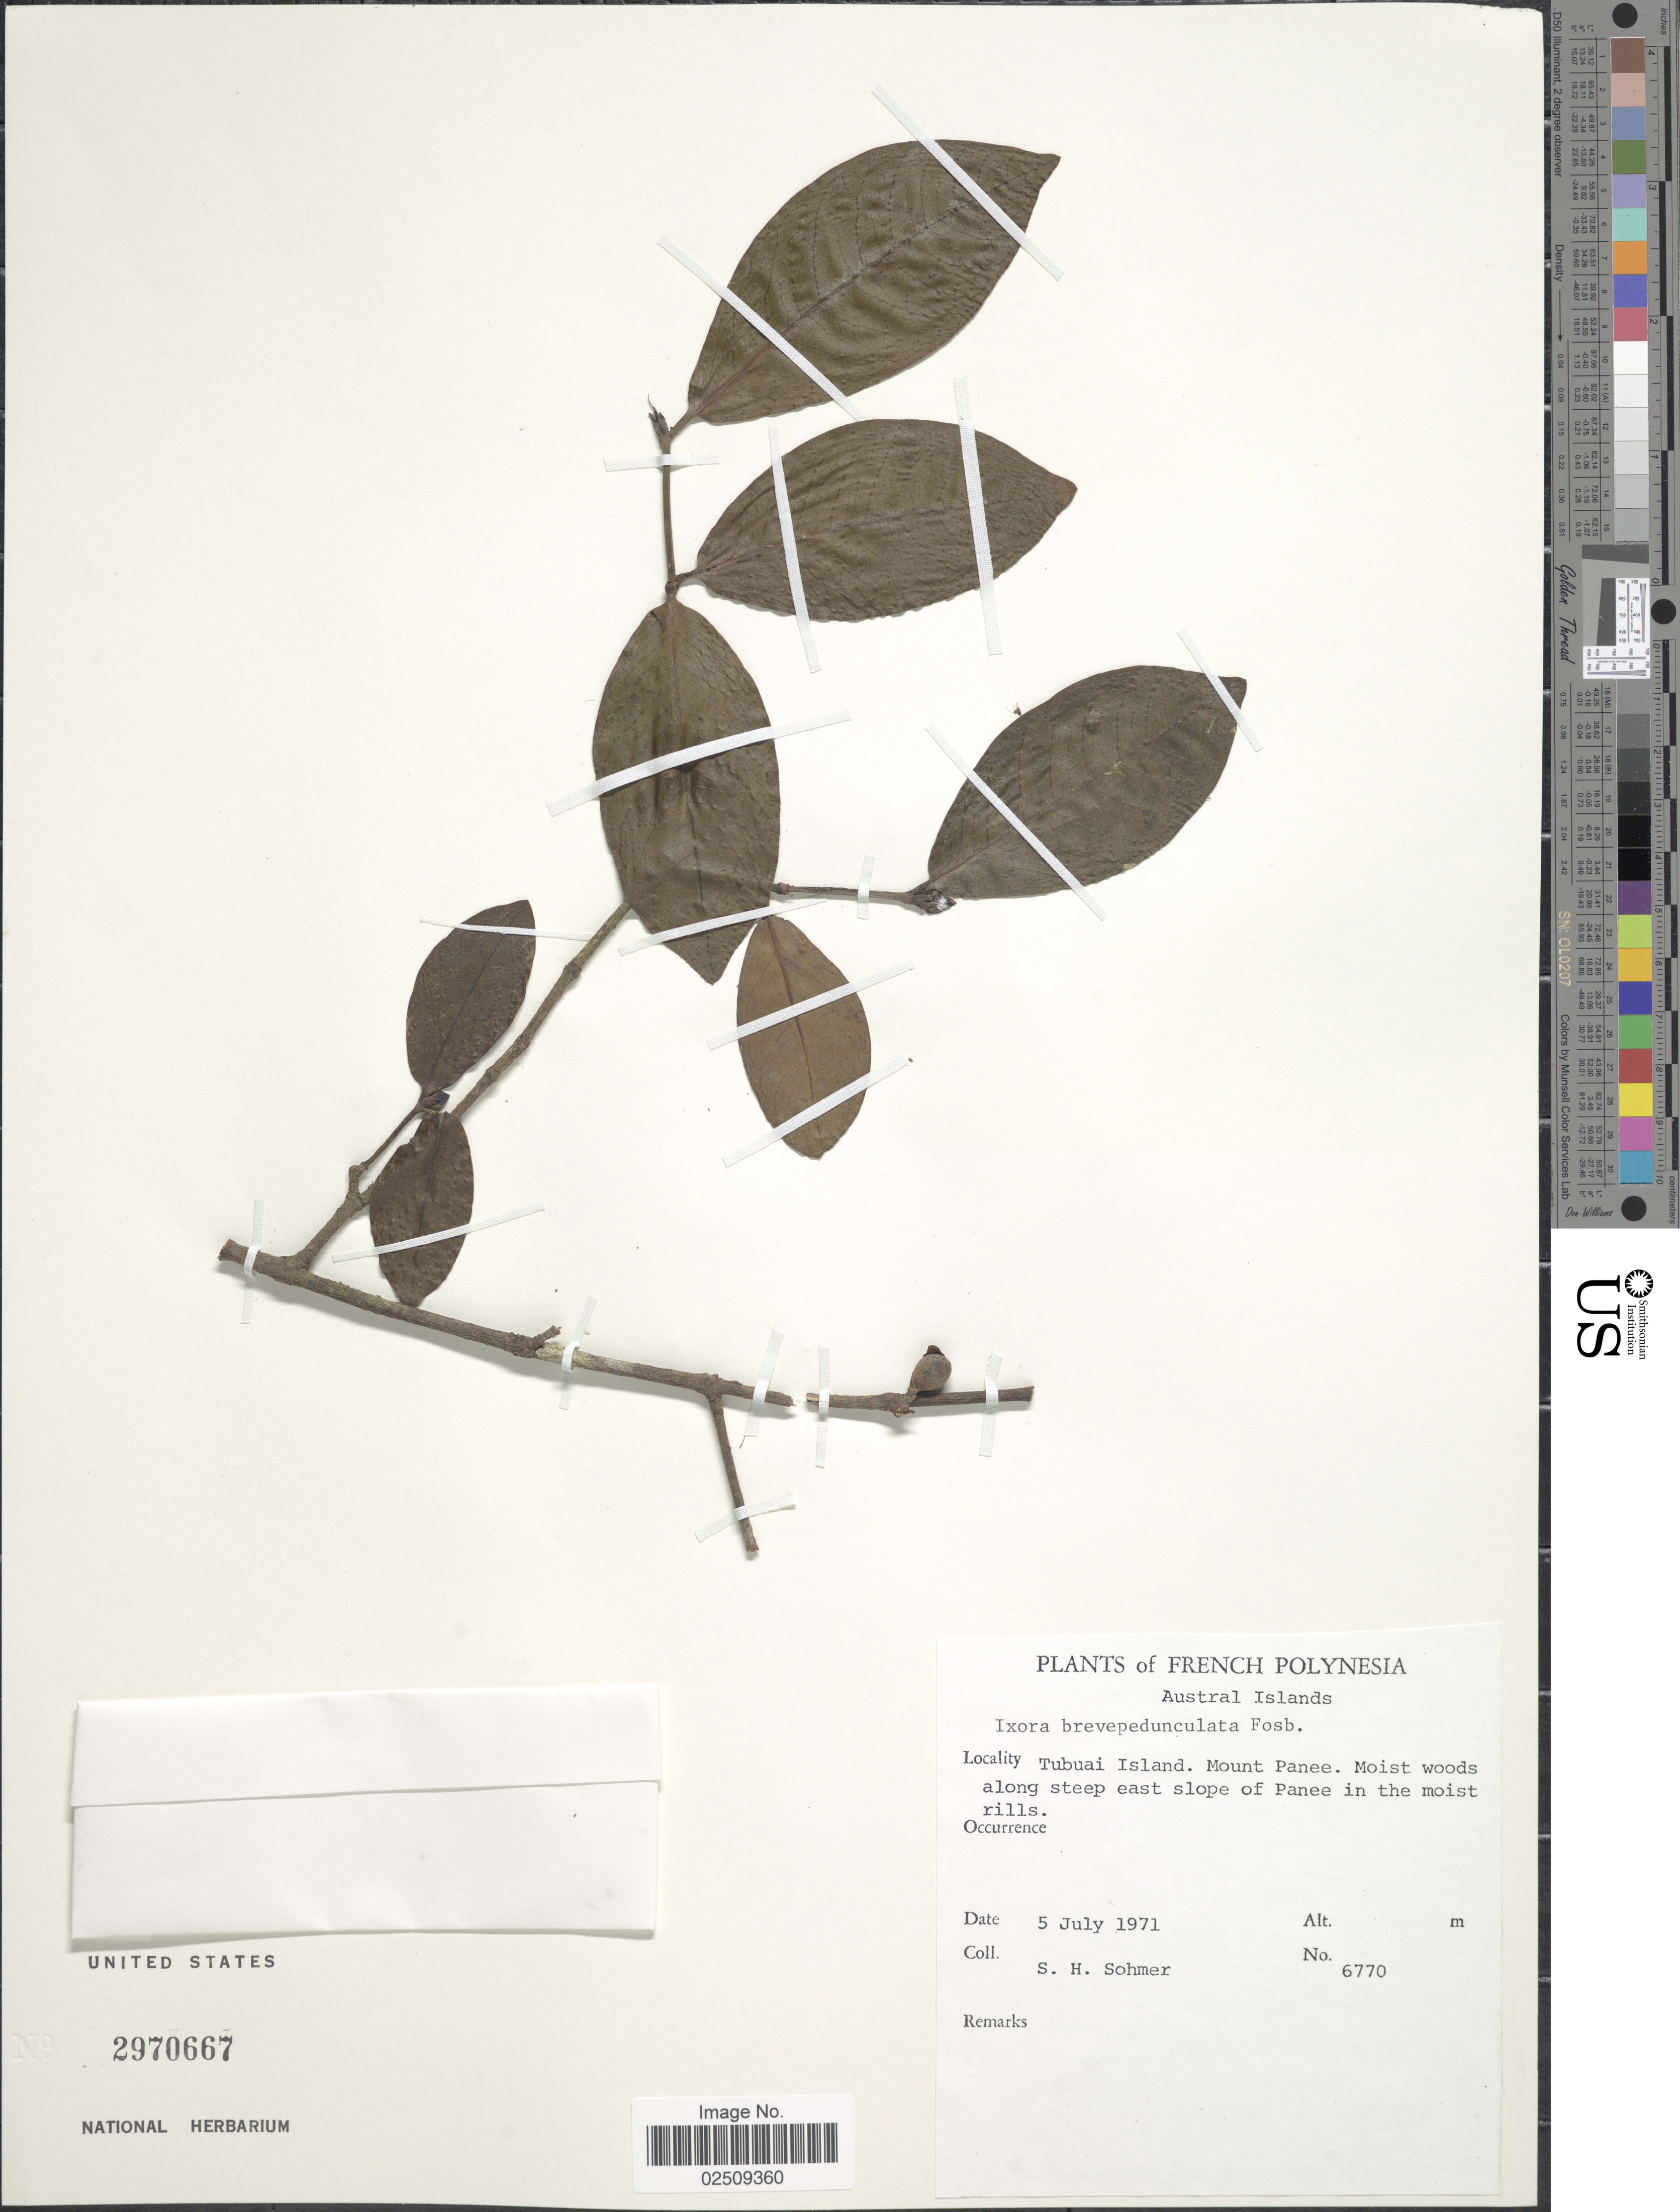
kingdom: Plantae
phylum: Tracheophyta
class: Magnoliopsida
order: Gentianales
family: Rubiaceae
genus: Ixora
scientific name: Ixora brevipedunculata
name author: Fosberg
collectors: S. H. Sohmer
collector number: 6770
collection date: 1971-07-05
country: French Polynesia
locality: Austral Islands. Tubuai Island. Mount Panee. Moist woods along steep east slope of Panee in the moist rills.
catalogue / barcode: US 2970667